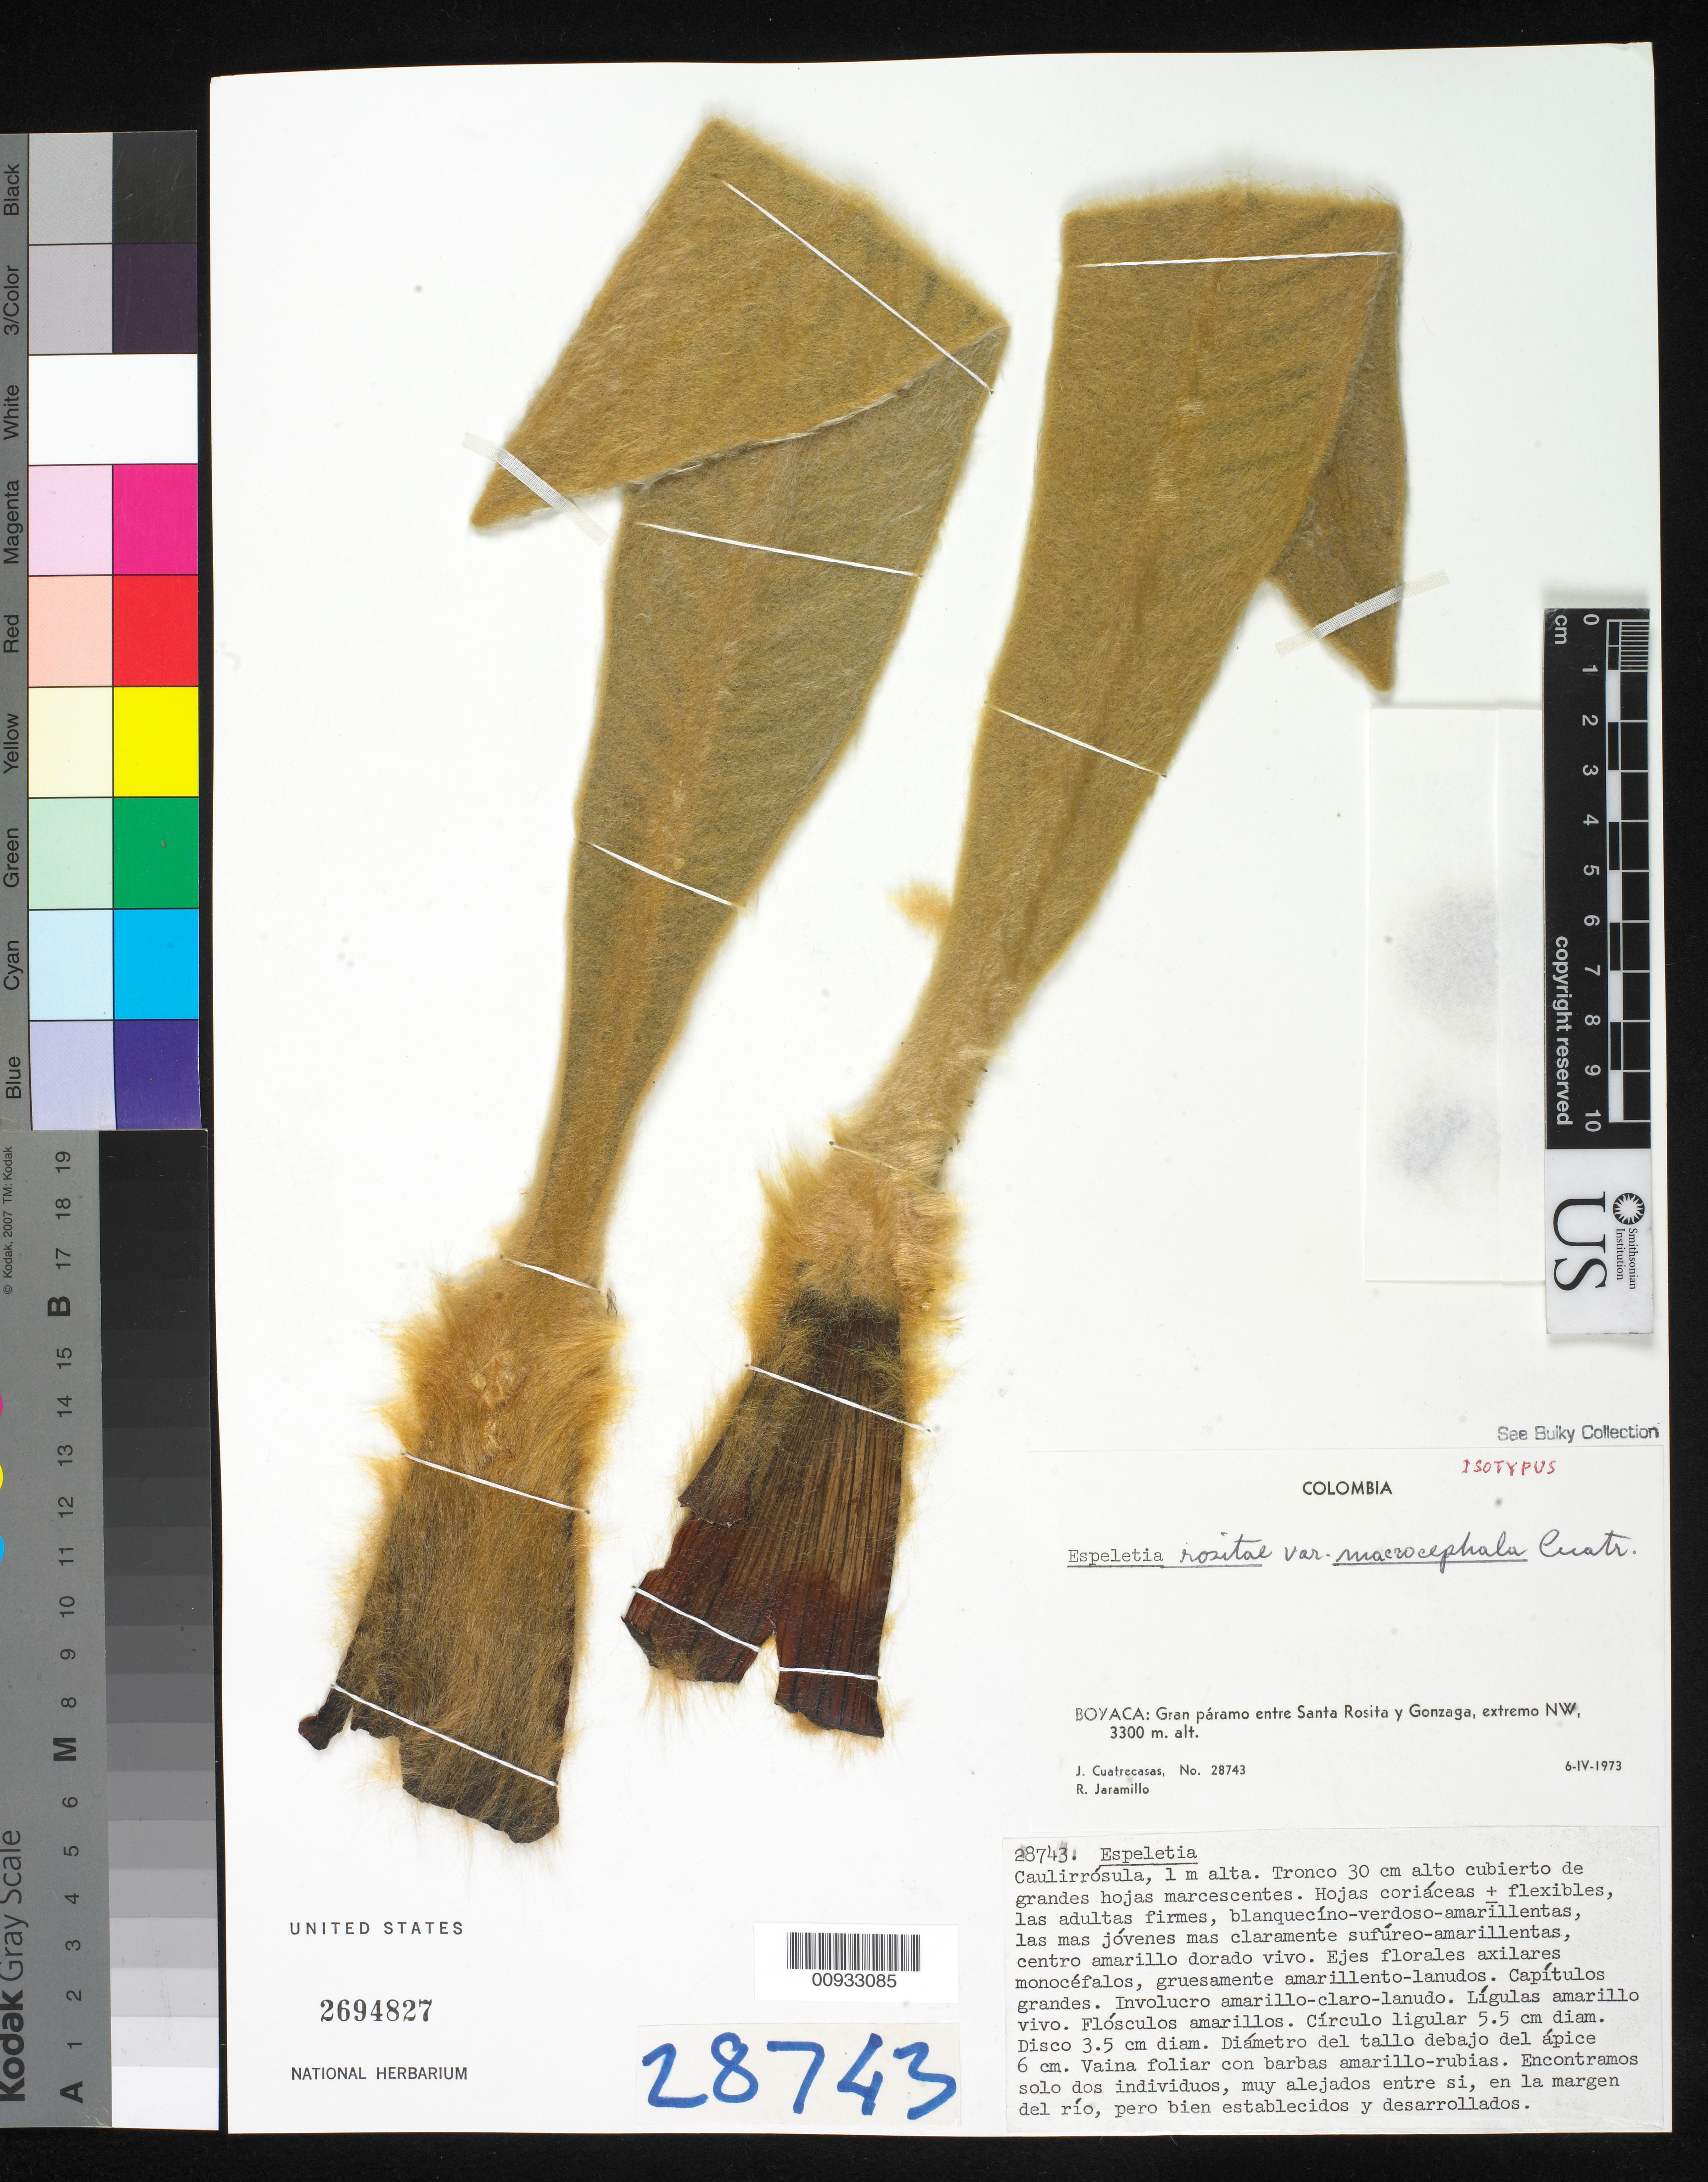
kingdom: Plantae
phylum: Tracheophyta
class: Magnoliopsida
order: Asterales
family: Asteraceae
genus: Espeletia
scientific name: Espeletia rositae var. macrocephala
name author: Cuatrec.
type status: Isotype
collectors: J. Cuatrecasas & R. Jaramillo M.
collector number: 28743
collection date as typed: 06 Apr 1973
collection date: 1973-04-06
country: Colombia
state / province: Boyacá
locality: Gran Páramo entre Santa Rosita y Gonzaga, extremo NW. [Great upland between Santa Rosita & Gonzaga, NW end]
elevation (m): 3300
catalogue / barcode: US 2694827